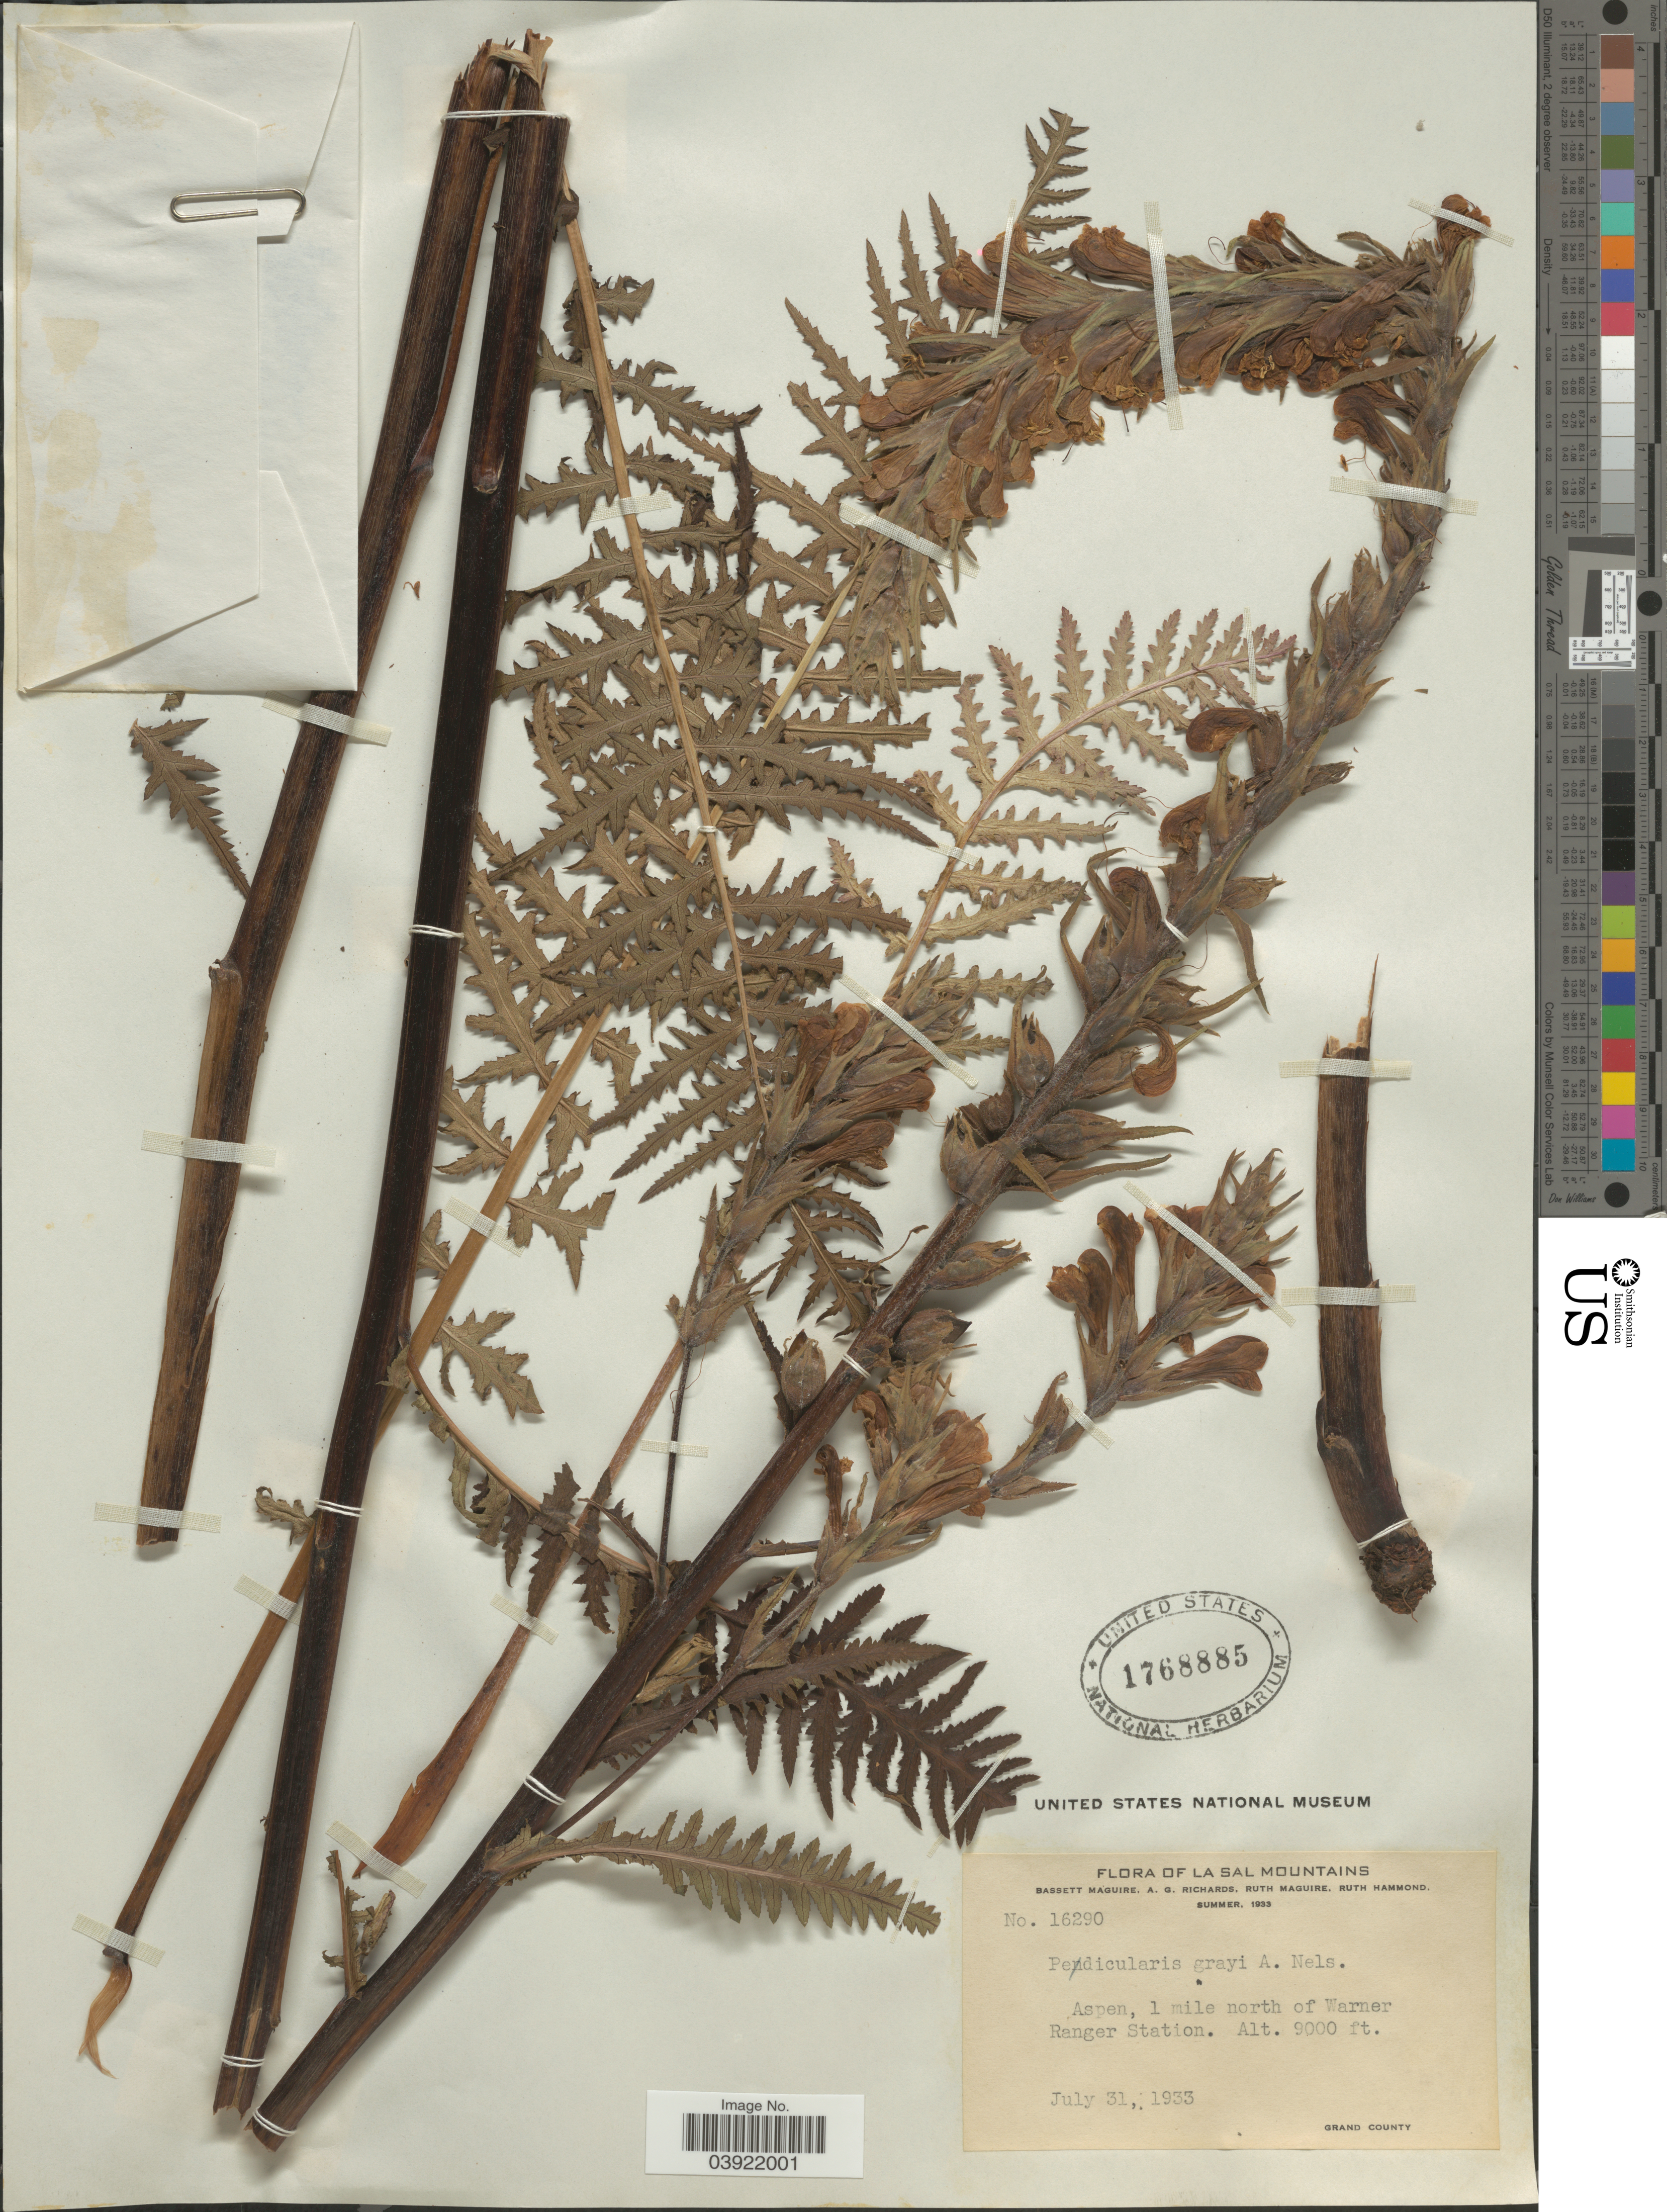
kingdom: Plantae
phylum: Tracheophyta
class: Magnoliopsida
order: Lamiales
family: Orobanchaceae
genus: Pedicularis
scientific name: Pedicularis grayi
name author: A. Nelson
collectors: B. Maguire, A. Richards, R. R. Maguire & R. Hammond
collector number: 16290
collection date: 1933-07-31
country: United States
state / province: Utah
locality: La Sal Mountains. Aspen, 1 mile north of Warner Ranger Station. Grand County.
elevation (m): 2743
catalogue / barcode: US 1768885